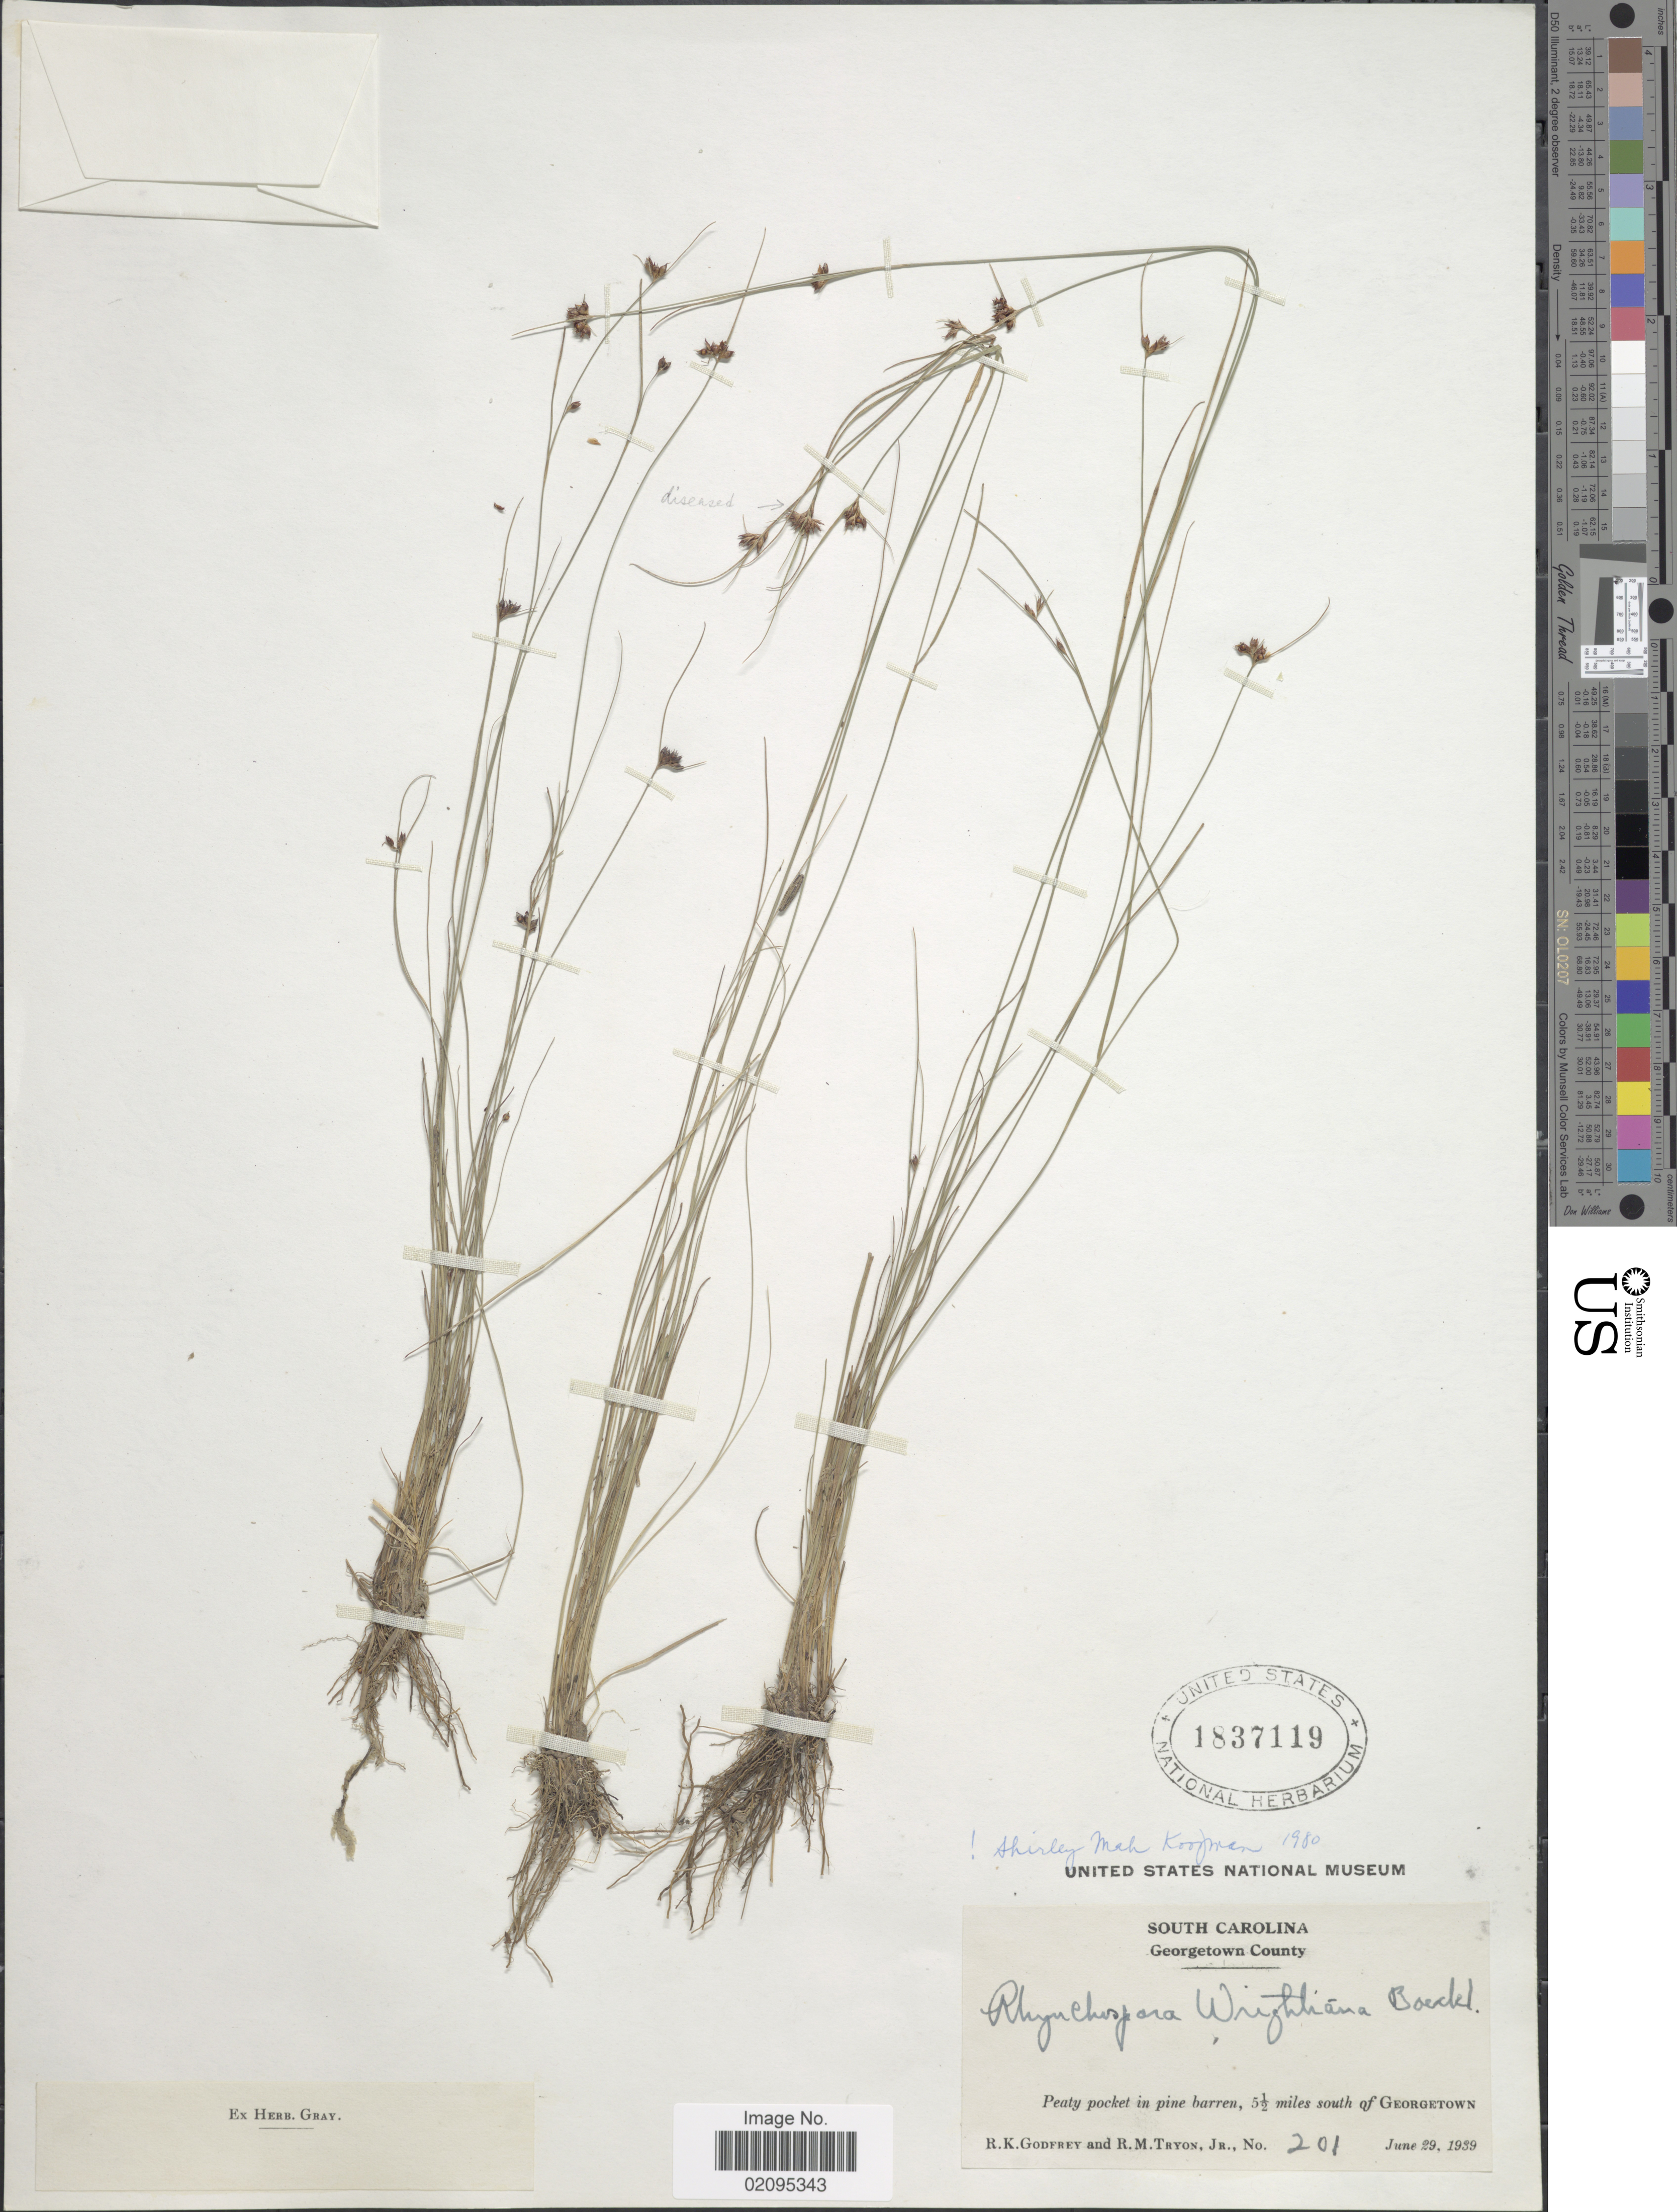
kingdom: Plantae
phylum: Tracheophyta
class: Liliopsida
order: Poales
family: Cyperaceae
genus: Rhynchospora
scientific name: Rhynchospora wrightiana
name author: Boeckeler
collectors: R. K. Godfrey & R. M. Tryon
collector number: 201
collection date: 1939-06-29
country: United States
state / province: South Carolina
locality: Georgetown County, peaty pocket in pine barren, 2 1/2 miles south of Georgetown.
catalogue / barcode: US 1837119